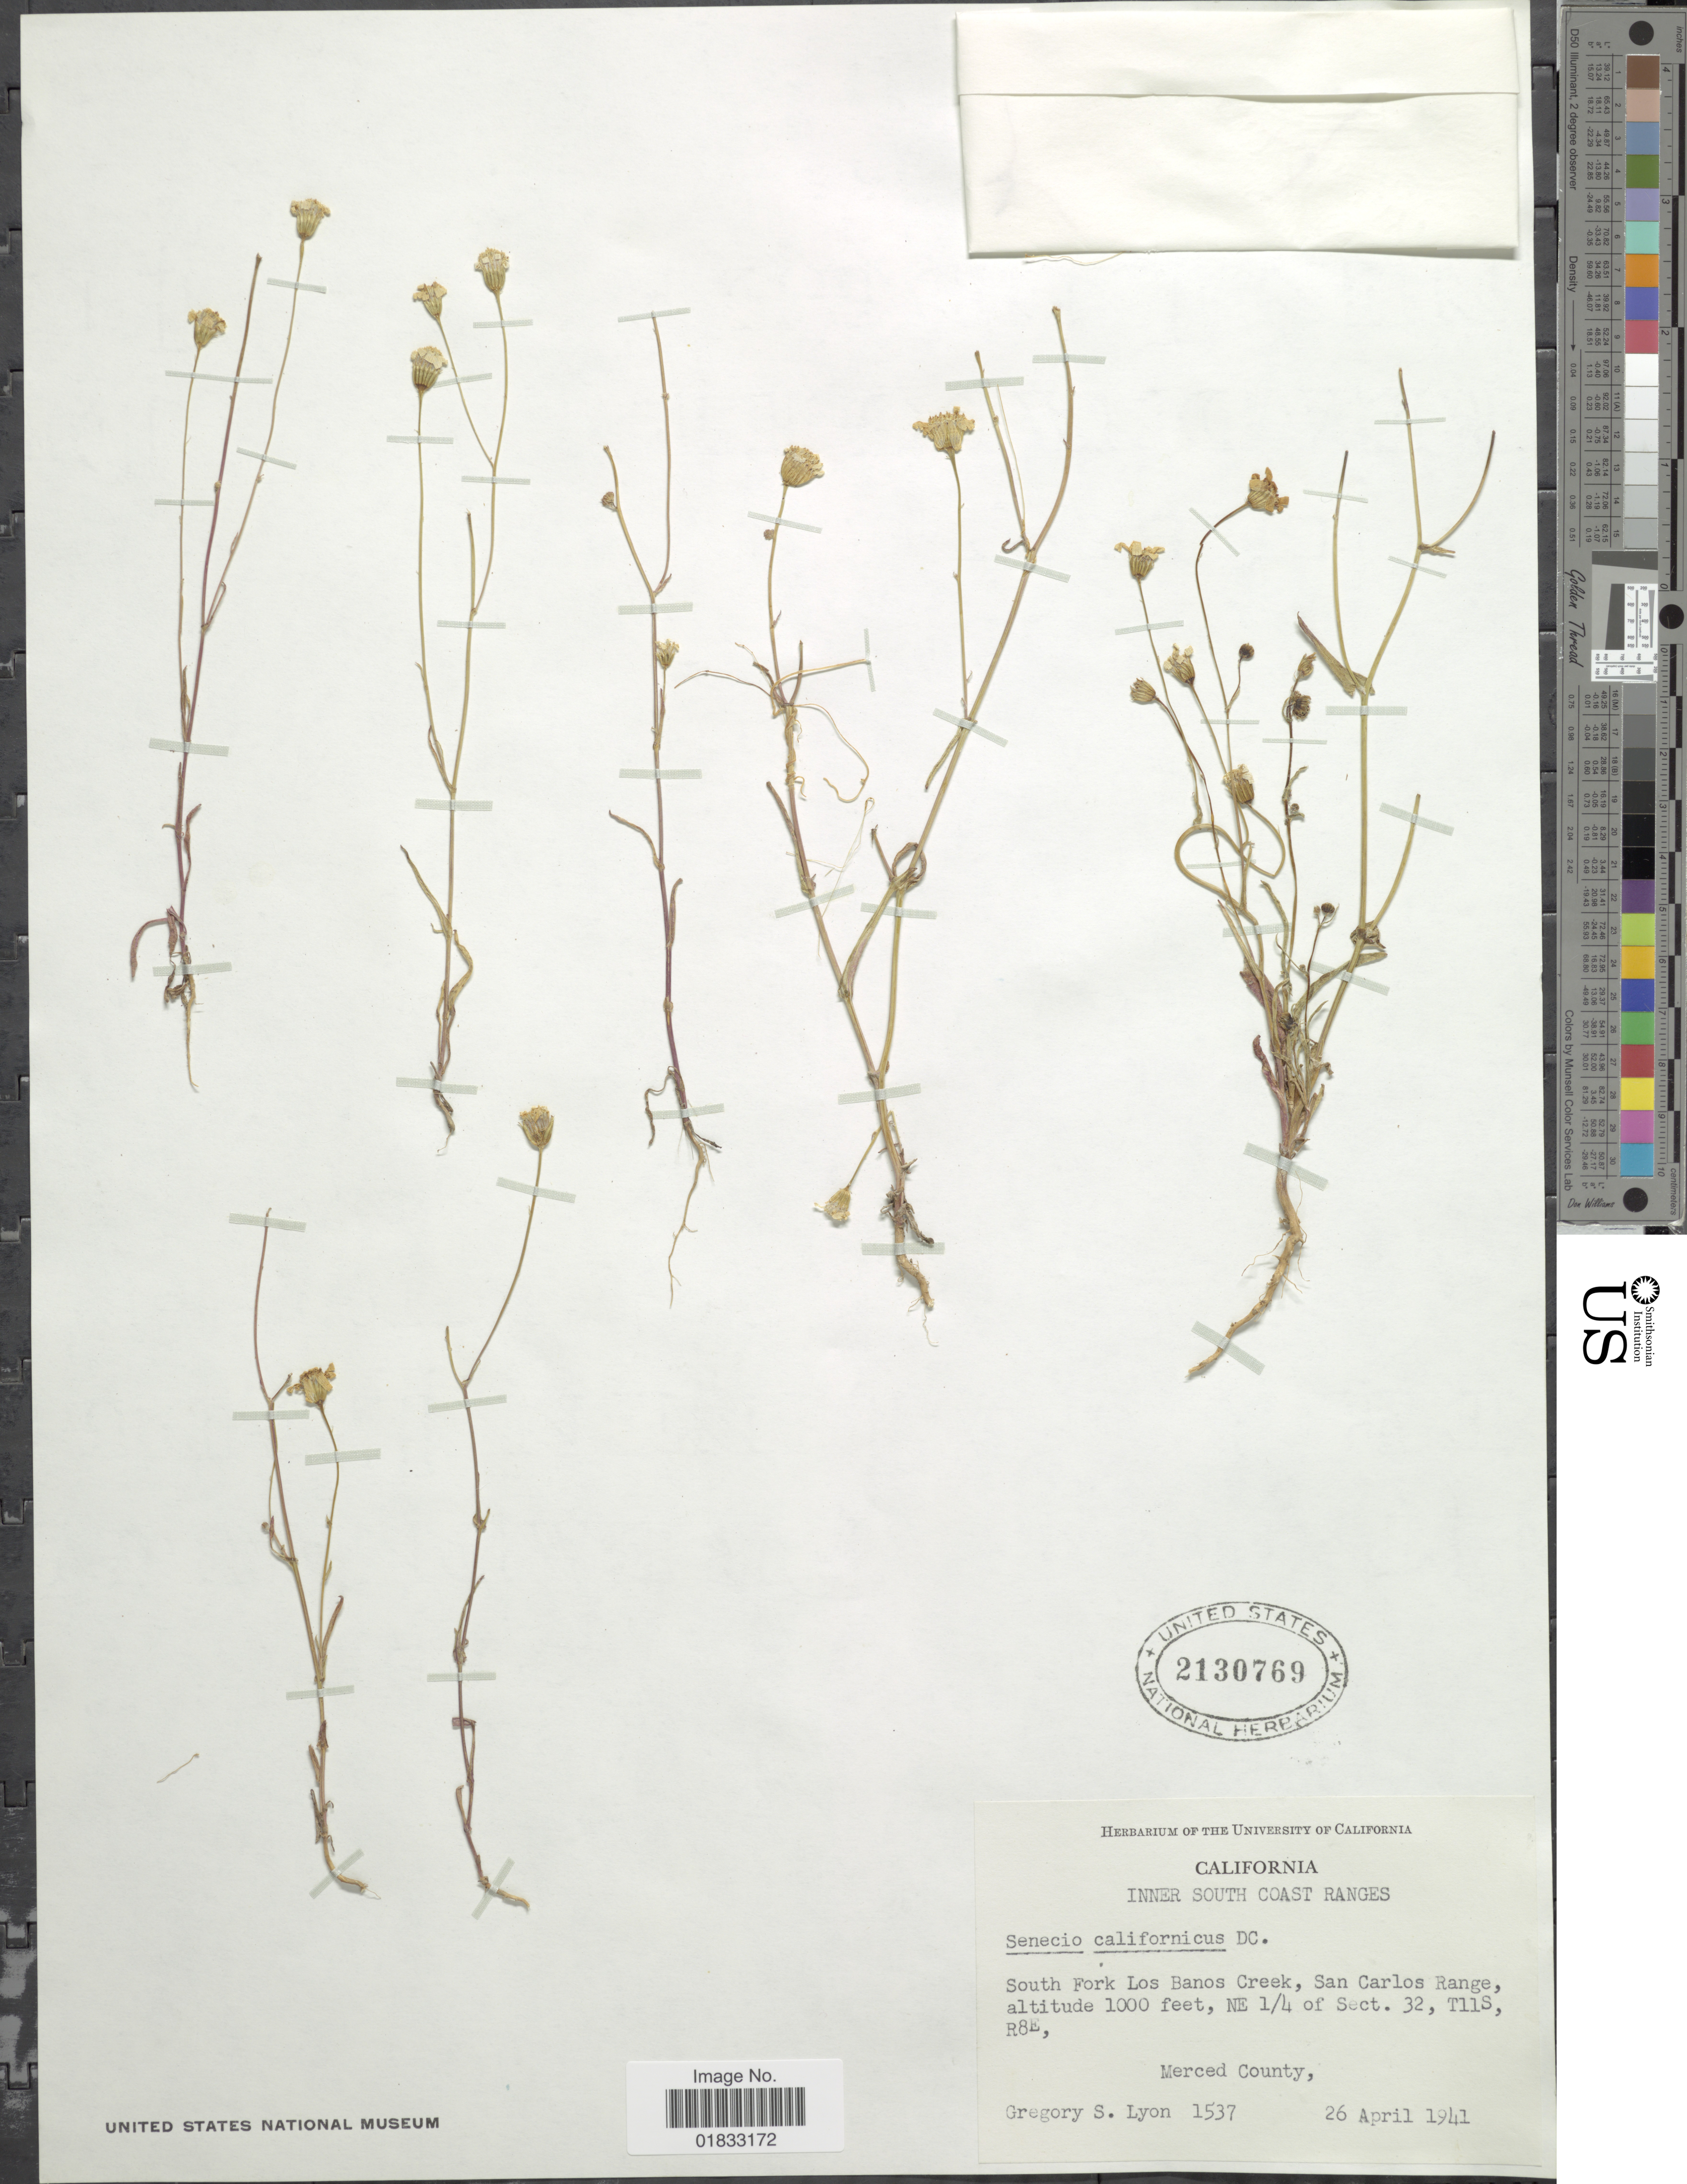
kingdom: Plantae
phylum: Tracheophyta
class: Magnoliopsida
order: Asterales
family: Asteraceae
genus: Senecio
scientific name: Senecio californicus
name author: DC.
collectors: G. Lyon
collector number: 1537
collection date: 1941-04-26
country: United States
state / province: California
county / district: Merced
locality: Inner South Coast Ranges, South Fork Los Banos Creek, San Carlos Range, NE 1/4 of Sect. 32, T11S, R8E, Merced County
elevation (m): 305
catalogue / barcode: US 2130769